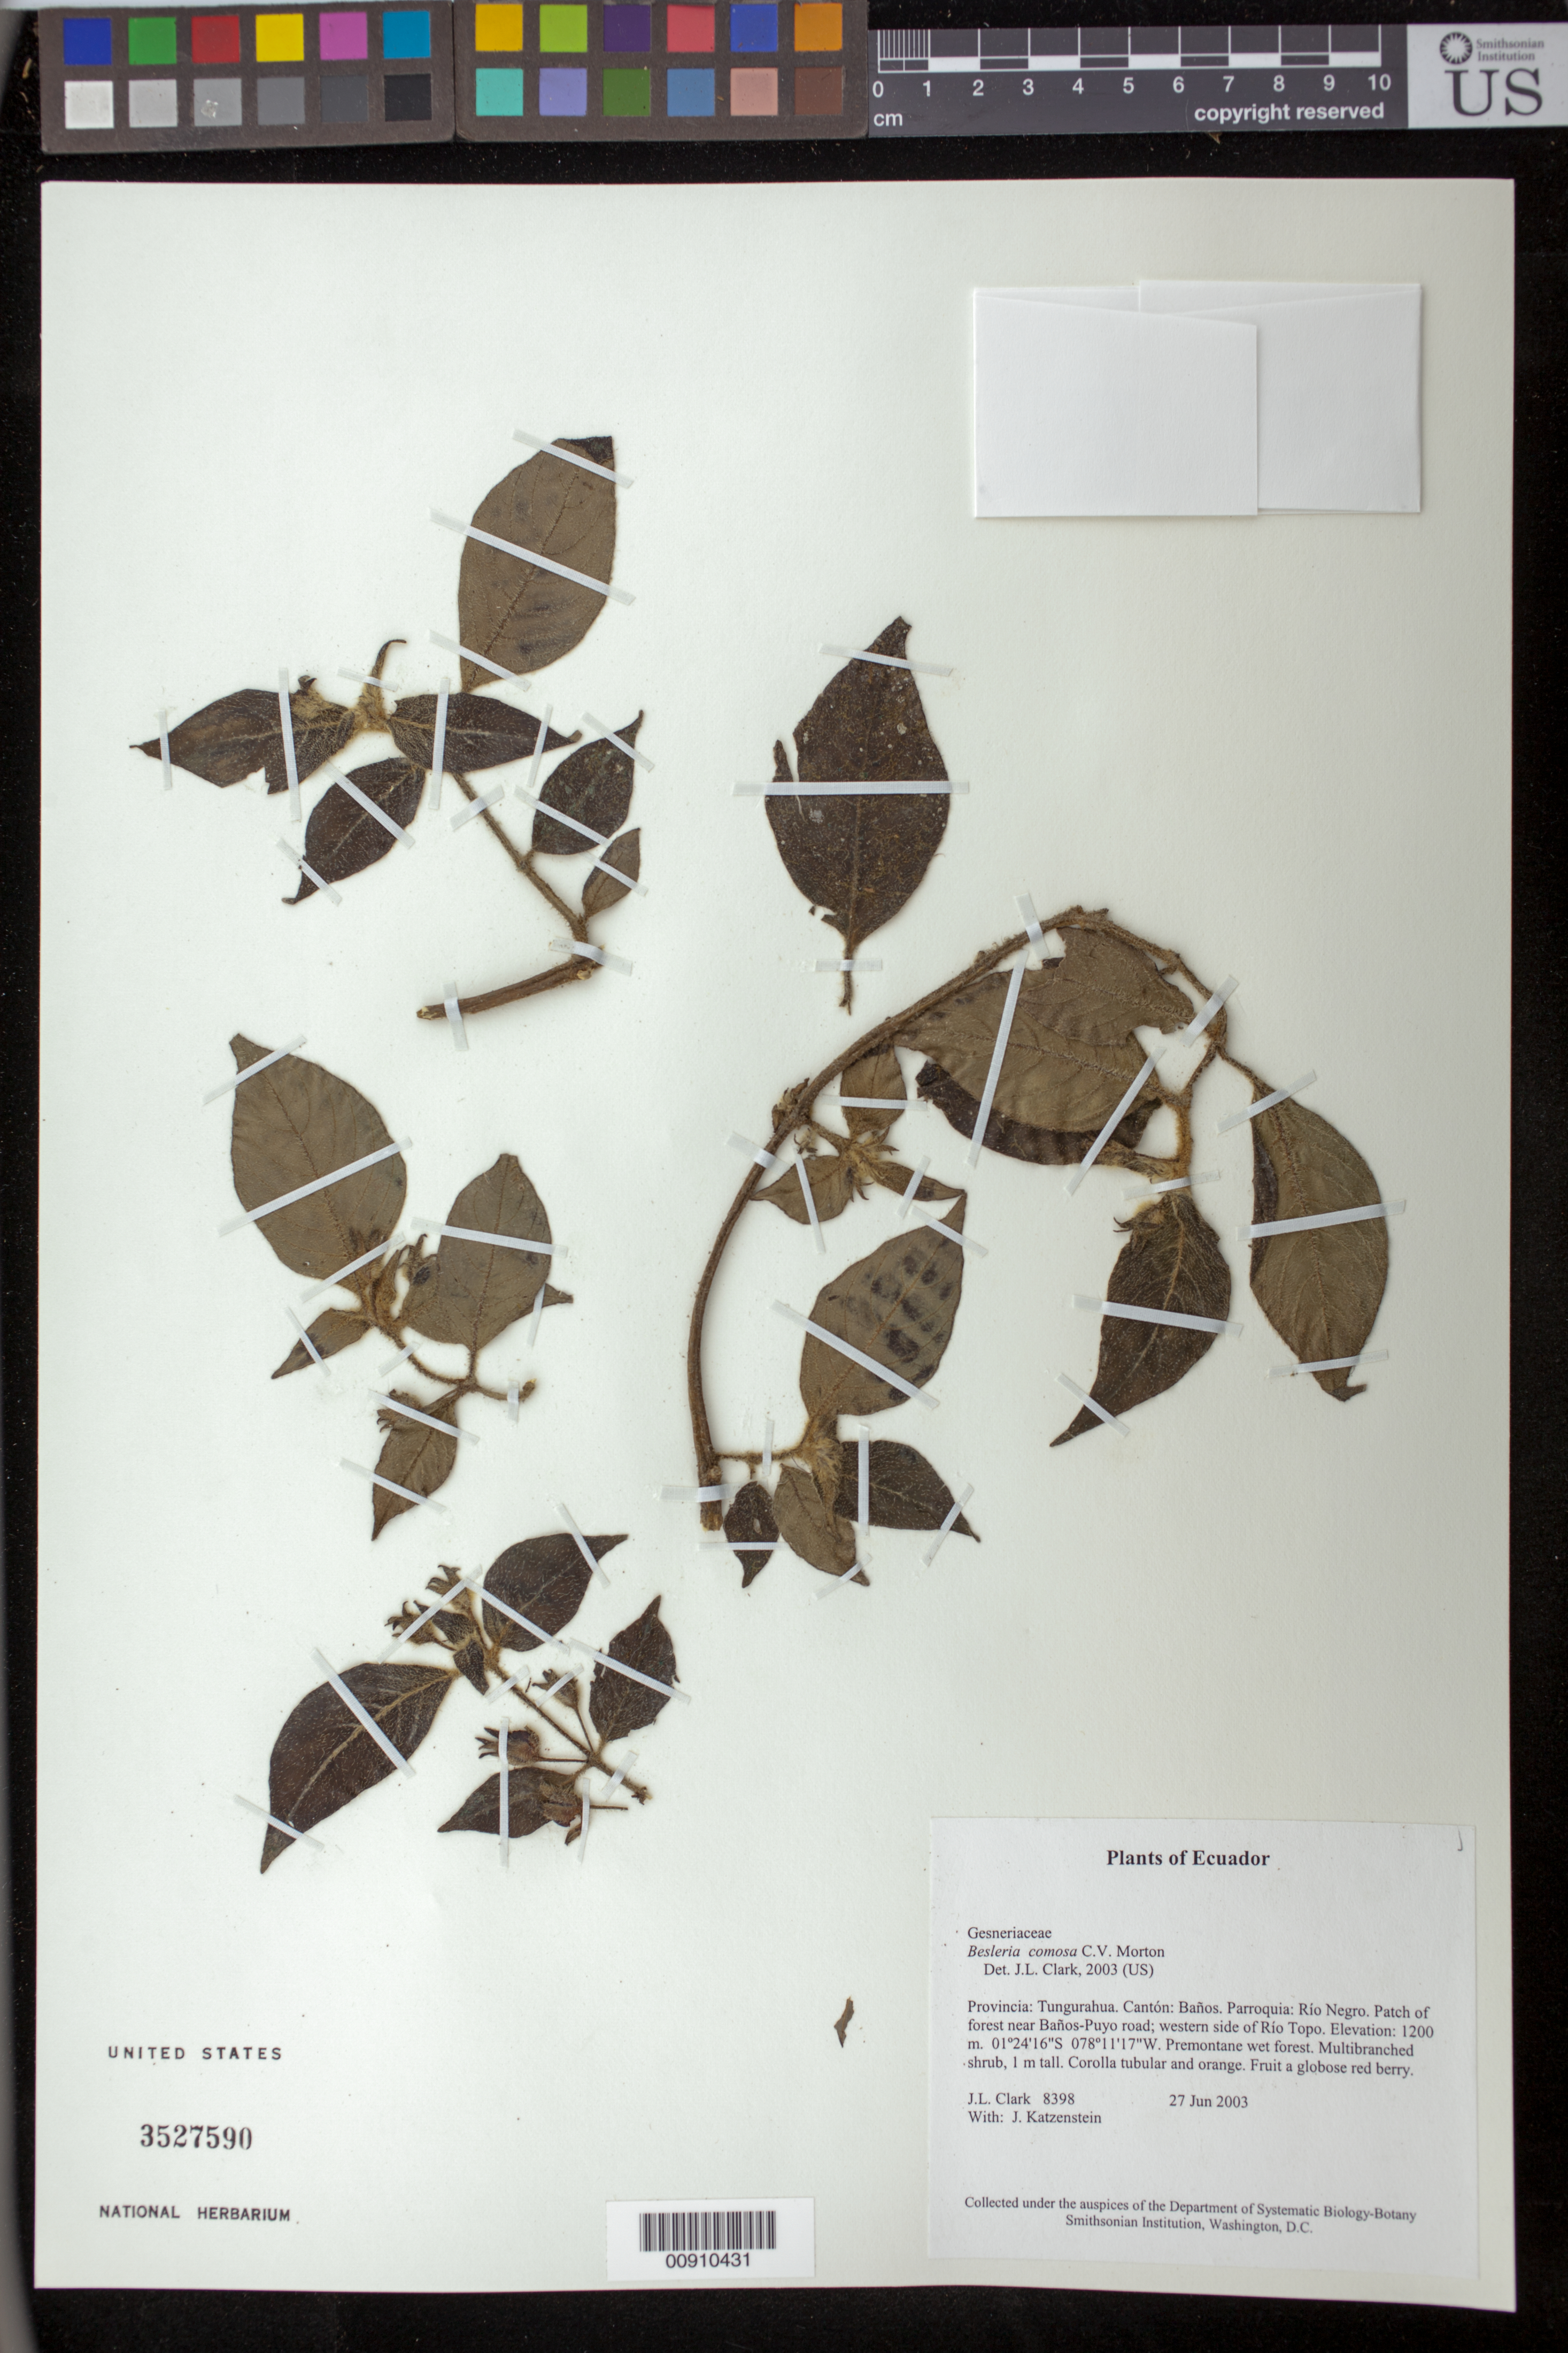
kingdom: Plantae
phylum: Tracheophyta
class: Magnoliopsida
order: Lamiales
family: Gesneriaceae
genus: Besleria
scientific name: Besleria comosa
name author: C.V. Morton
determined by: Clark, J. L., (SEL), The Marie Selby Botanical Garden (UNITED STATES)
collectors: J. L. Clark & J. Katzenstein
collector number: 8398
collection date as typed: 27 Jun 2003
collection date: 2003-06-27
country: Ecuador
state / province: Tungurahua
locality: Baños. Parroquia: Río Negro. Patch of forest near Baños-Puyo road; western side of Río Topo.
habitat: Premontane wet forest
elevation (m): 1200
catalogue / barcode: US 3527590